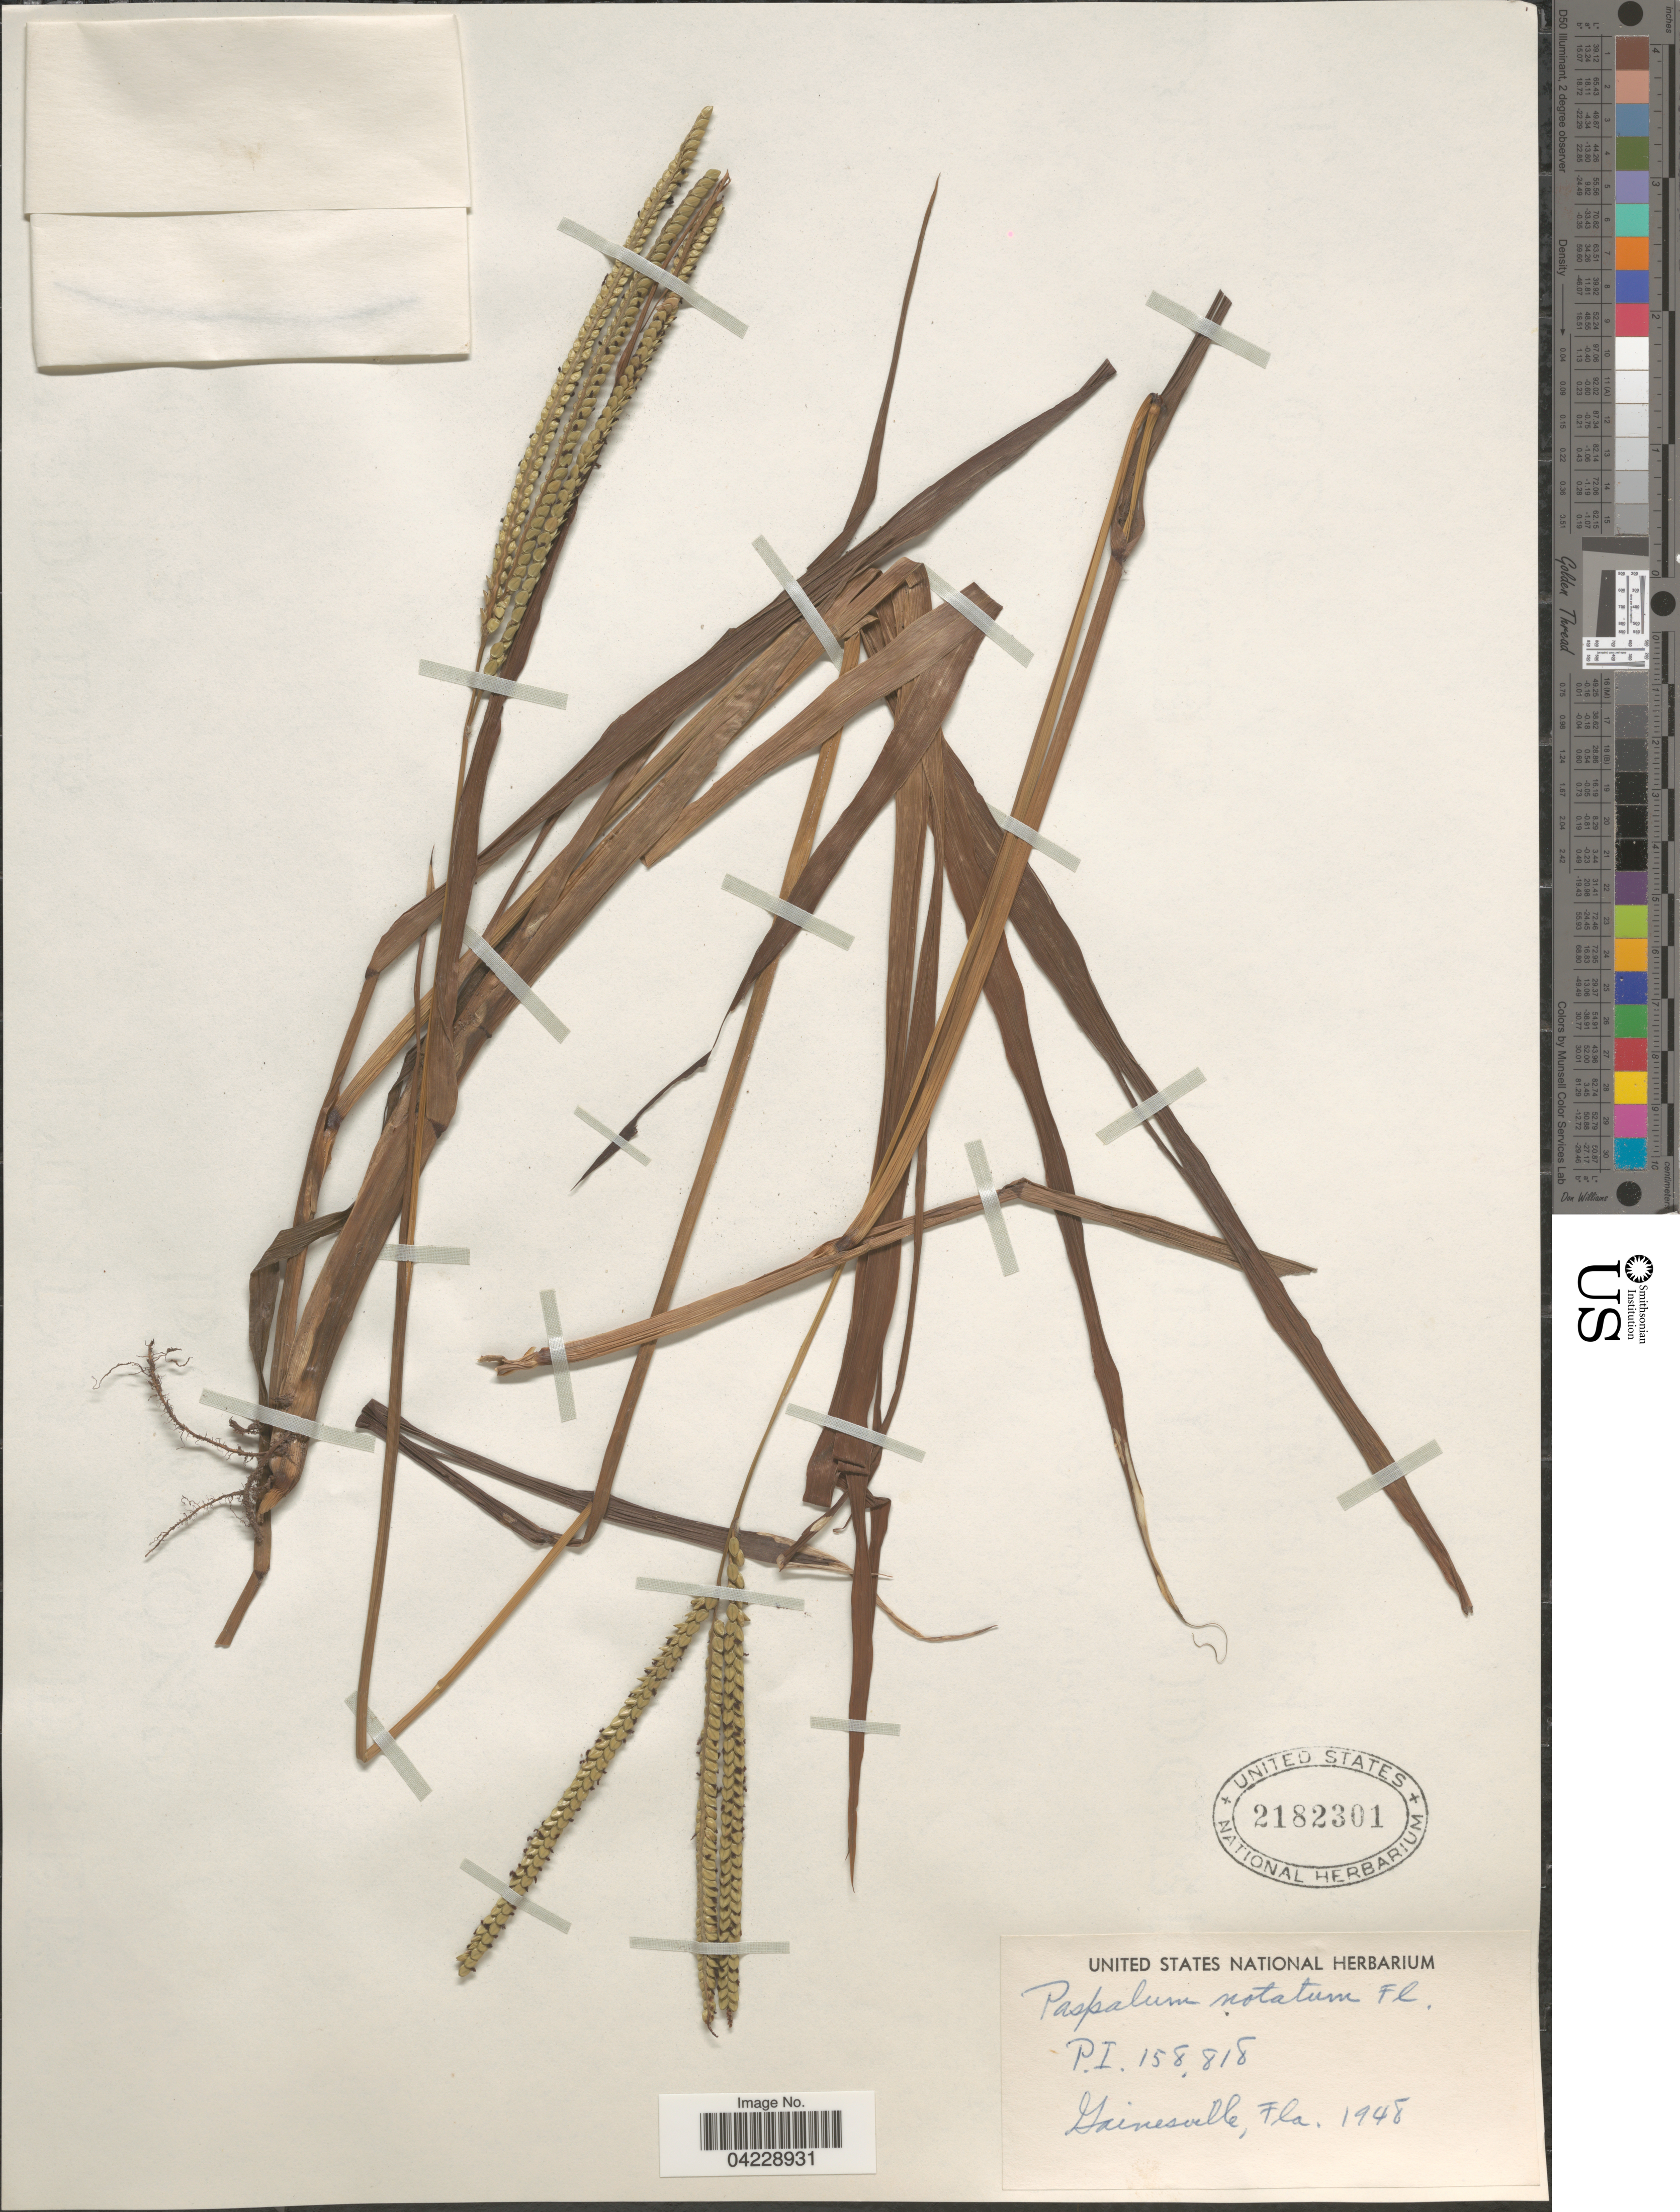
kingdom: Plantae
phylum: Tracheophyta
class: Liliopsida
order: Poales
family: Poaceae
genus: Paspalum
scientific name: Paspalum notatum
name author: Flüggé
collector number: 158818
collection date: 1948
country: United States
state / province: Florida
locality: Gainesville.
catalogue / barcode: US 2182301